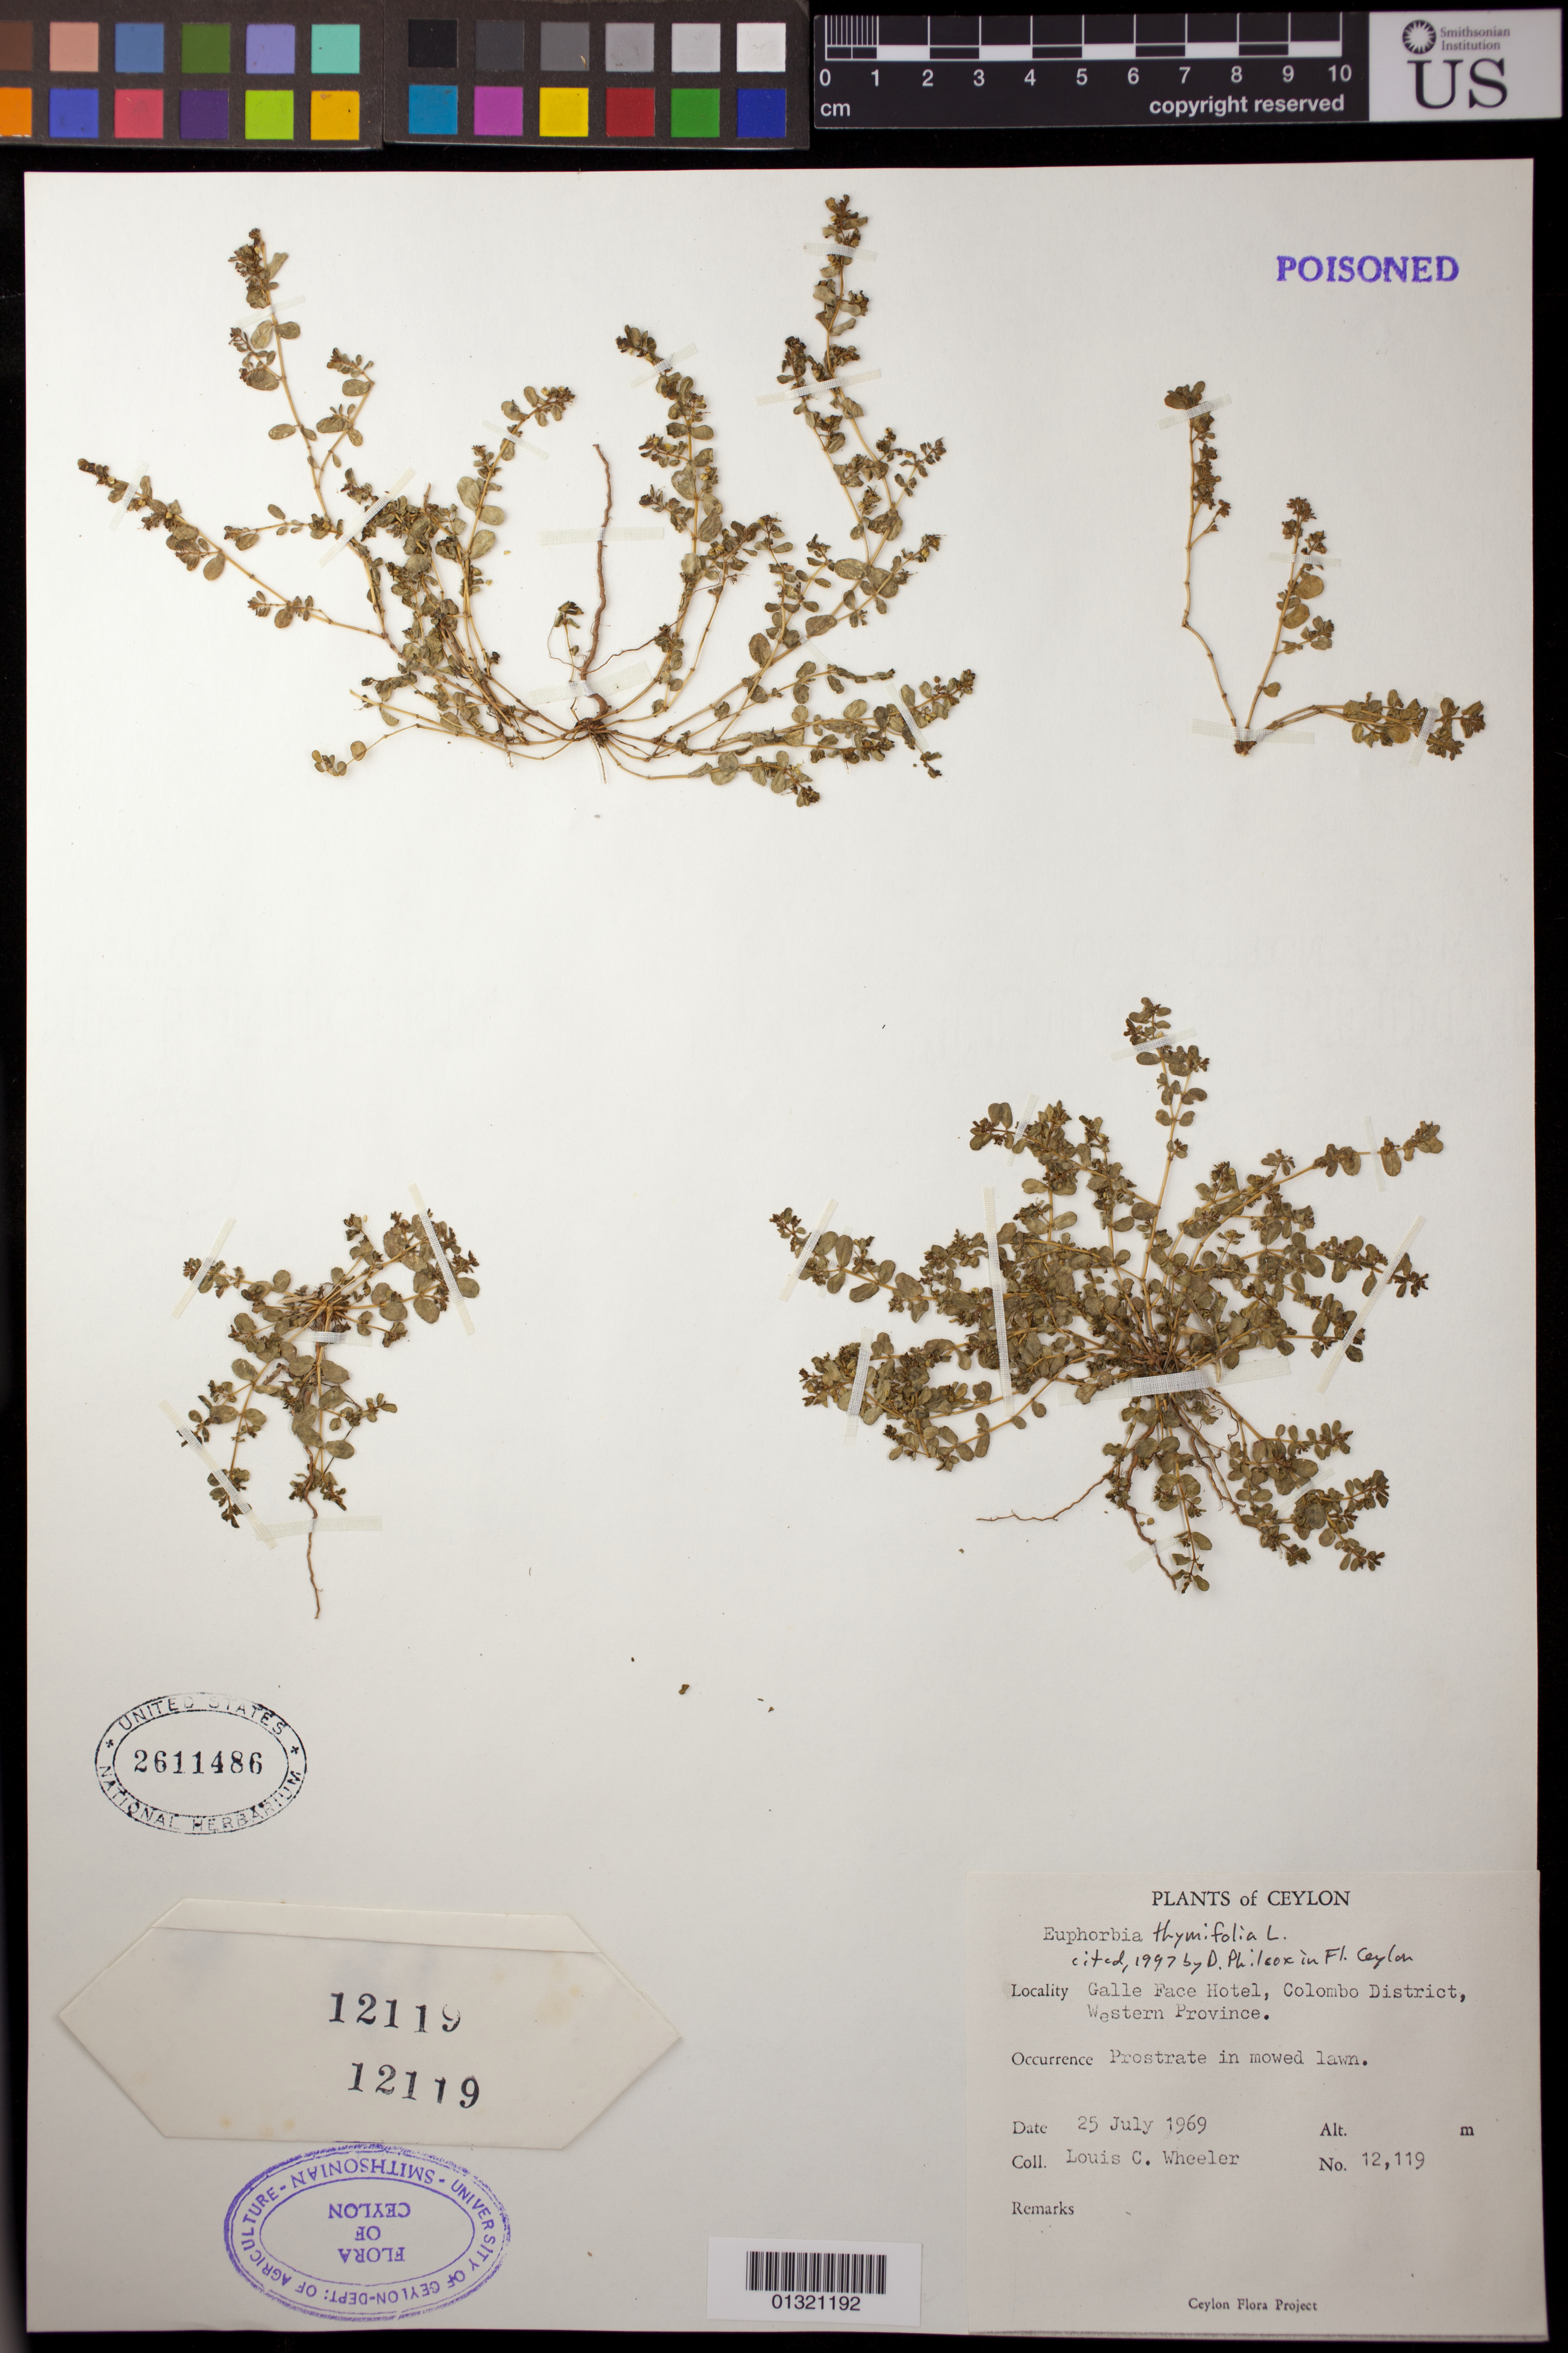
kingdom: Plantae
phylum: Tracheophyta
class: Magnoliopsida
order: Malpighiales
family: Euphorbiaceae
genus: Euphorbia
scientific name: Euphorbia thymifolia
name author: L.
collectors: L. C. Wheeler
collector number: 12119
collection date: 1969-07-25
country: Sri Lanka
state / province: Western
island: Ceylon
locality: Galle Face Hotel, Colombo District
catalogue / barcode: US 2611486